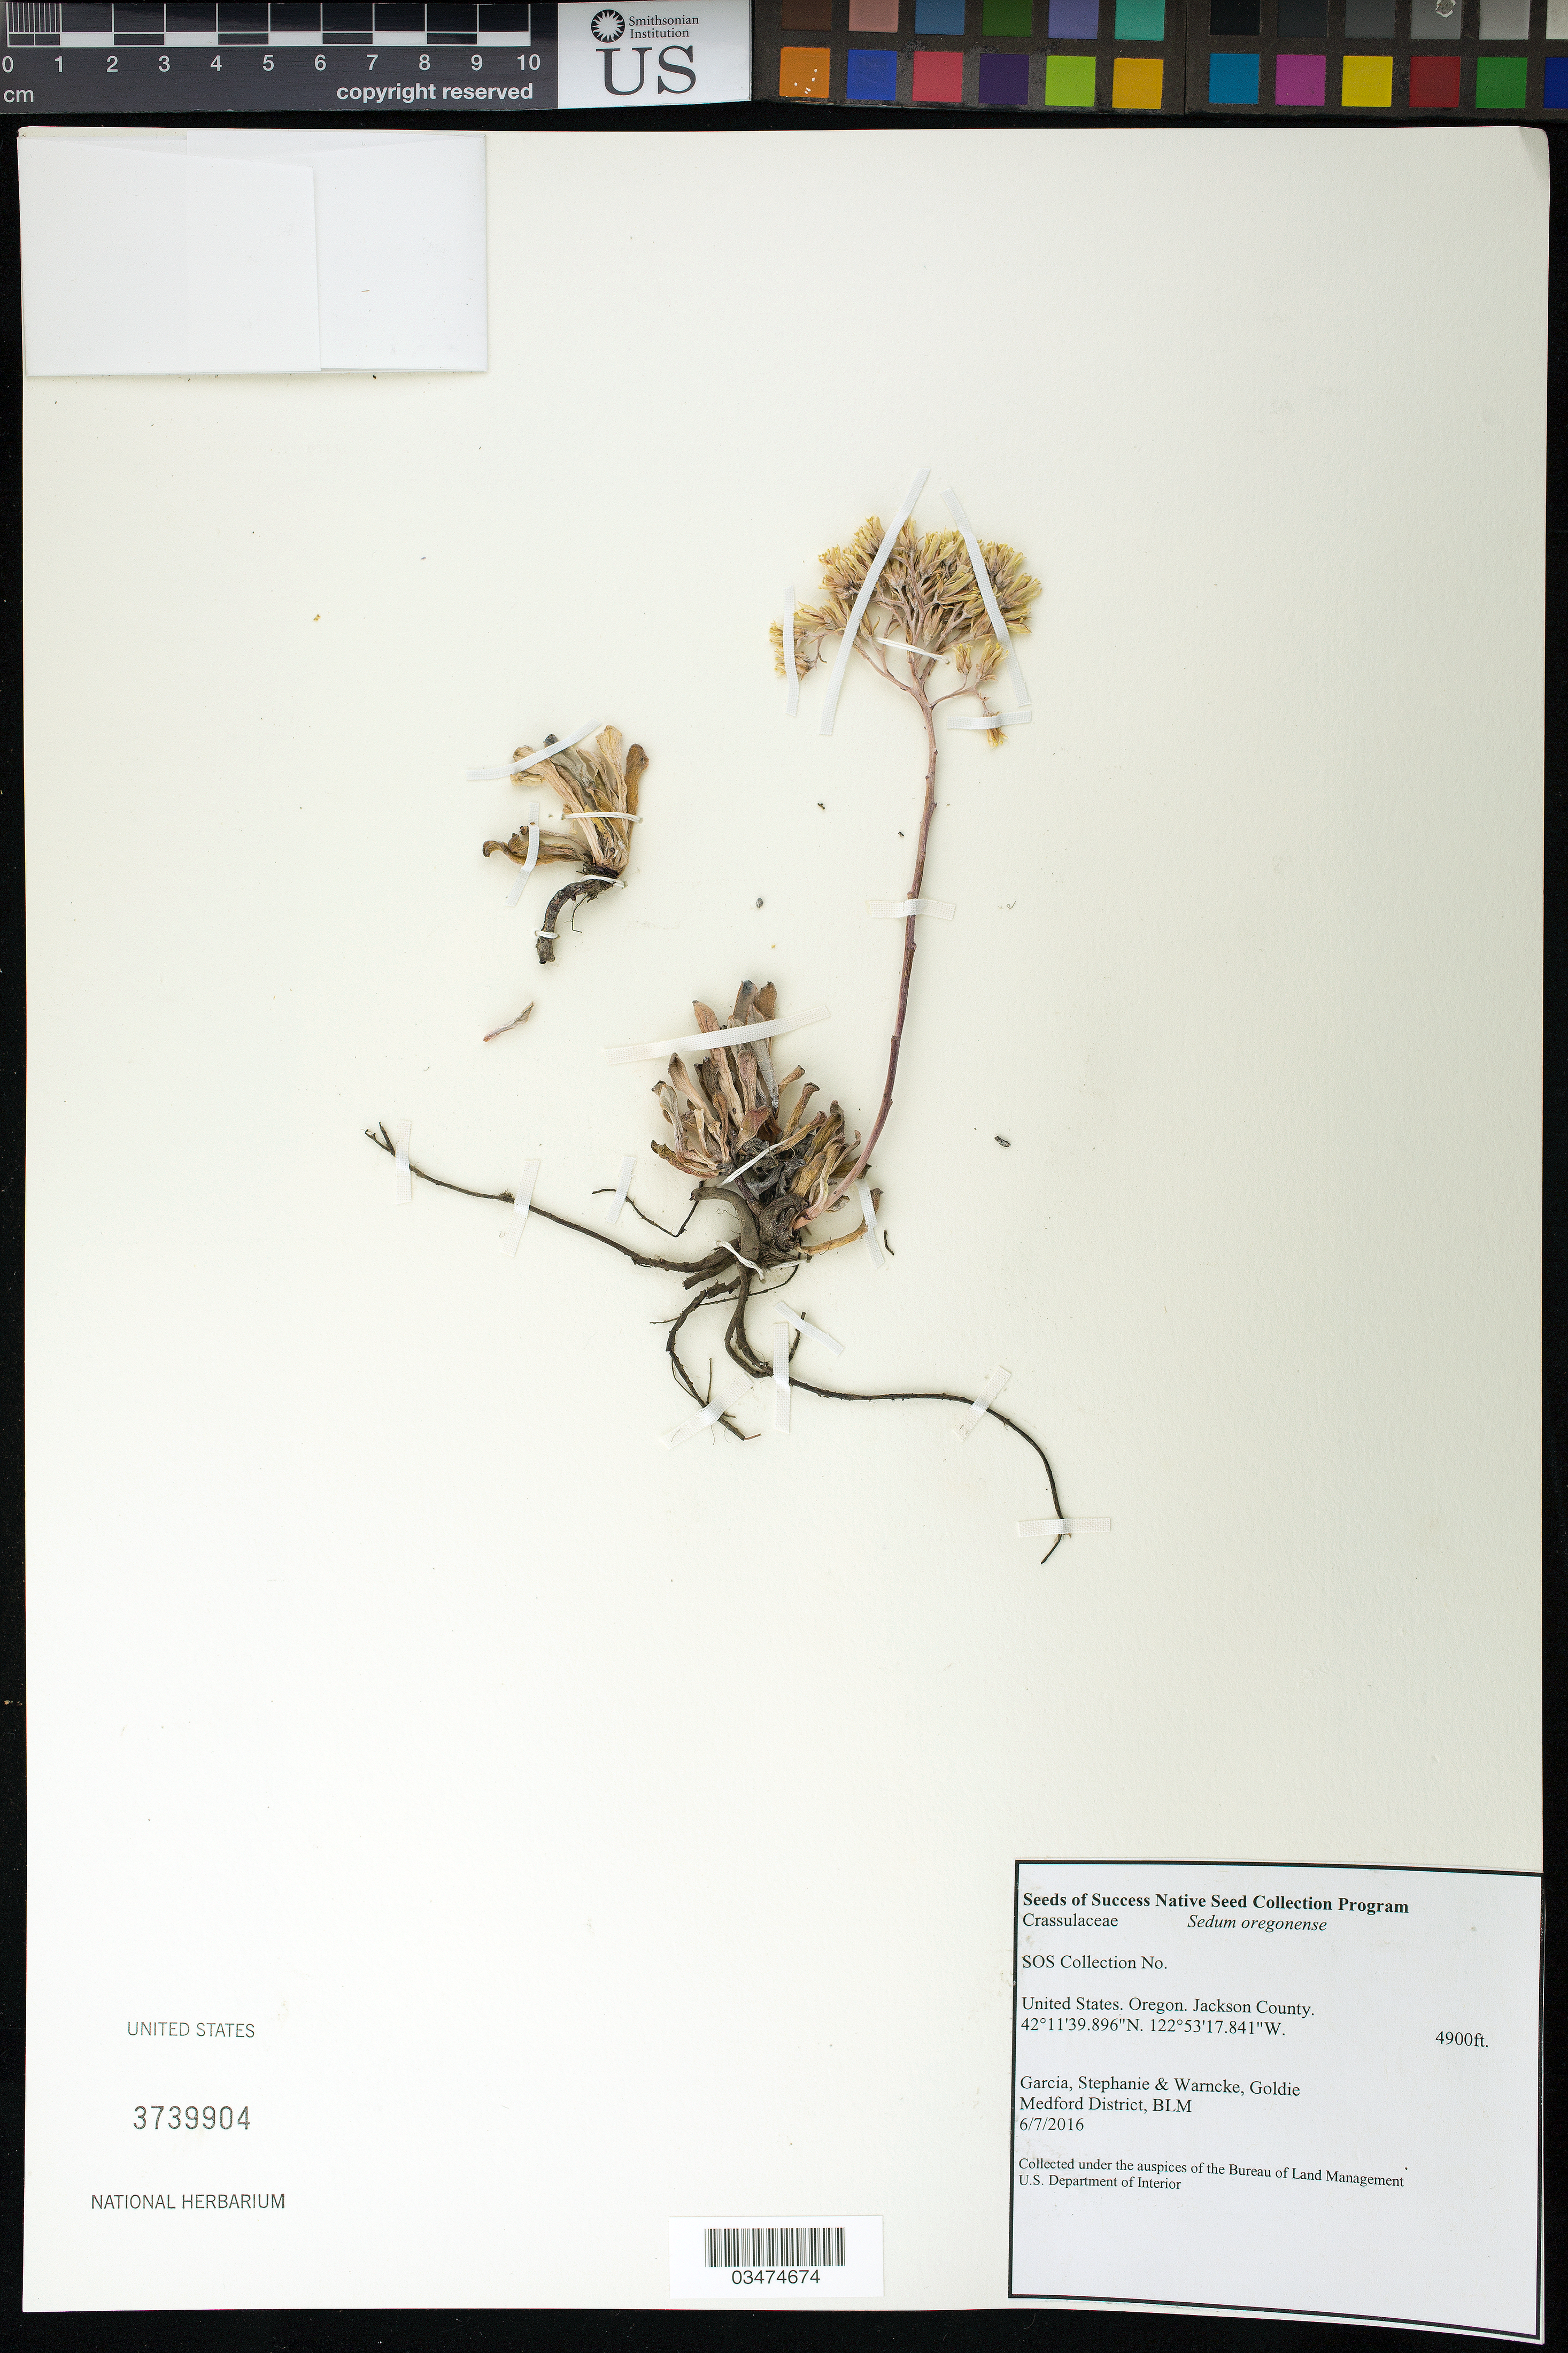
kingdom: Plantae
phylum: Tracheophyta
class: Magnoliopsida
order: Saxifragales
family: Crassulaceae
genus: Sedum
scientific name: Sedum oregonense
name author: (S. Watson) M. Peck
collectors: S. Garcia & G. Warncke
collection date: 2016-06-07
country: United States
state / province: Oregon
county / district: Jackson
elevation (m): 1494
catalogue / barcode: US 3739904